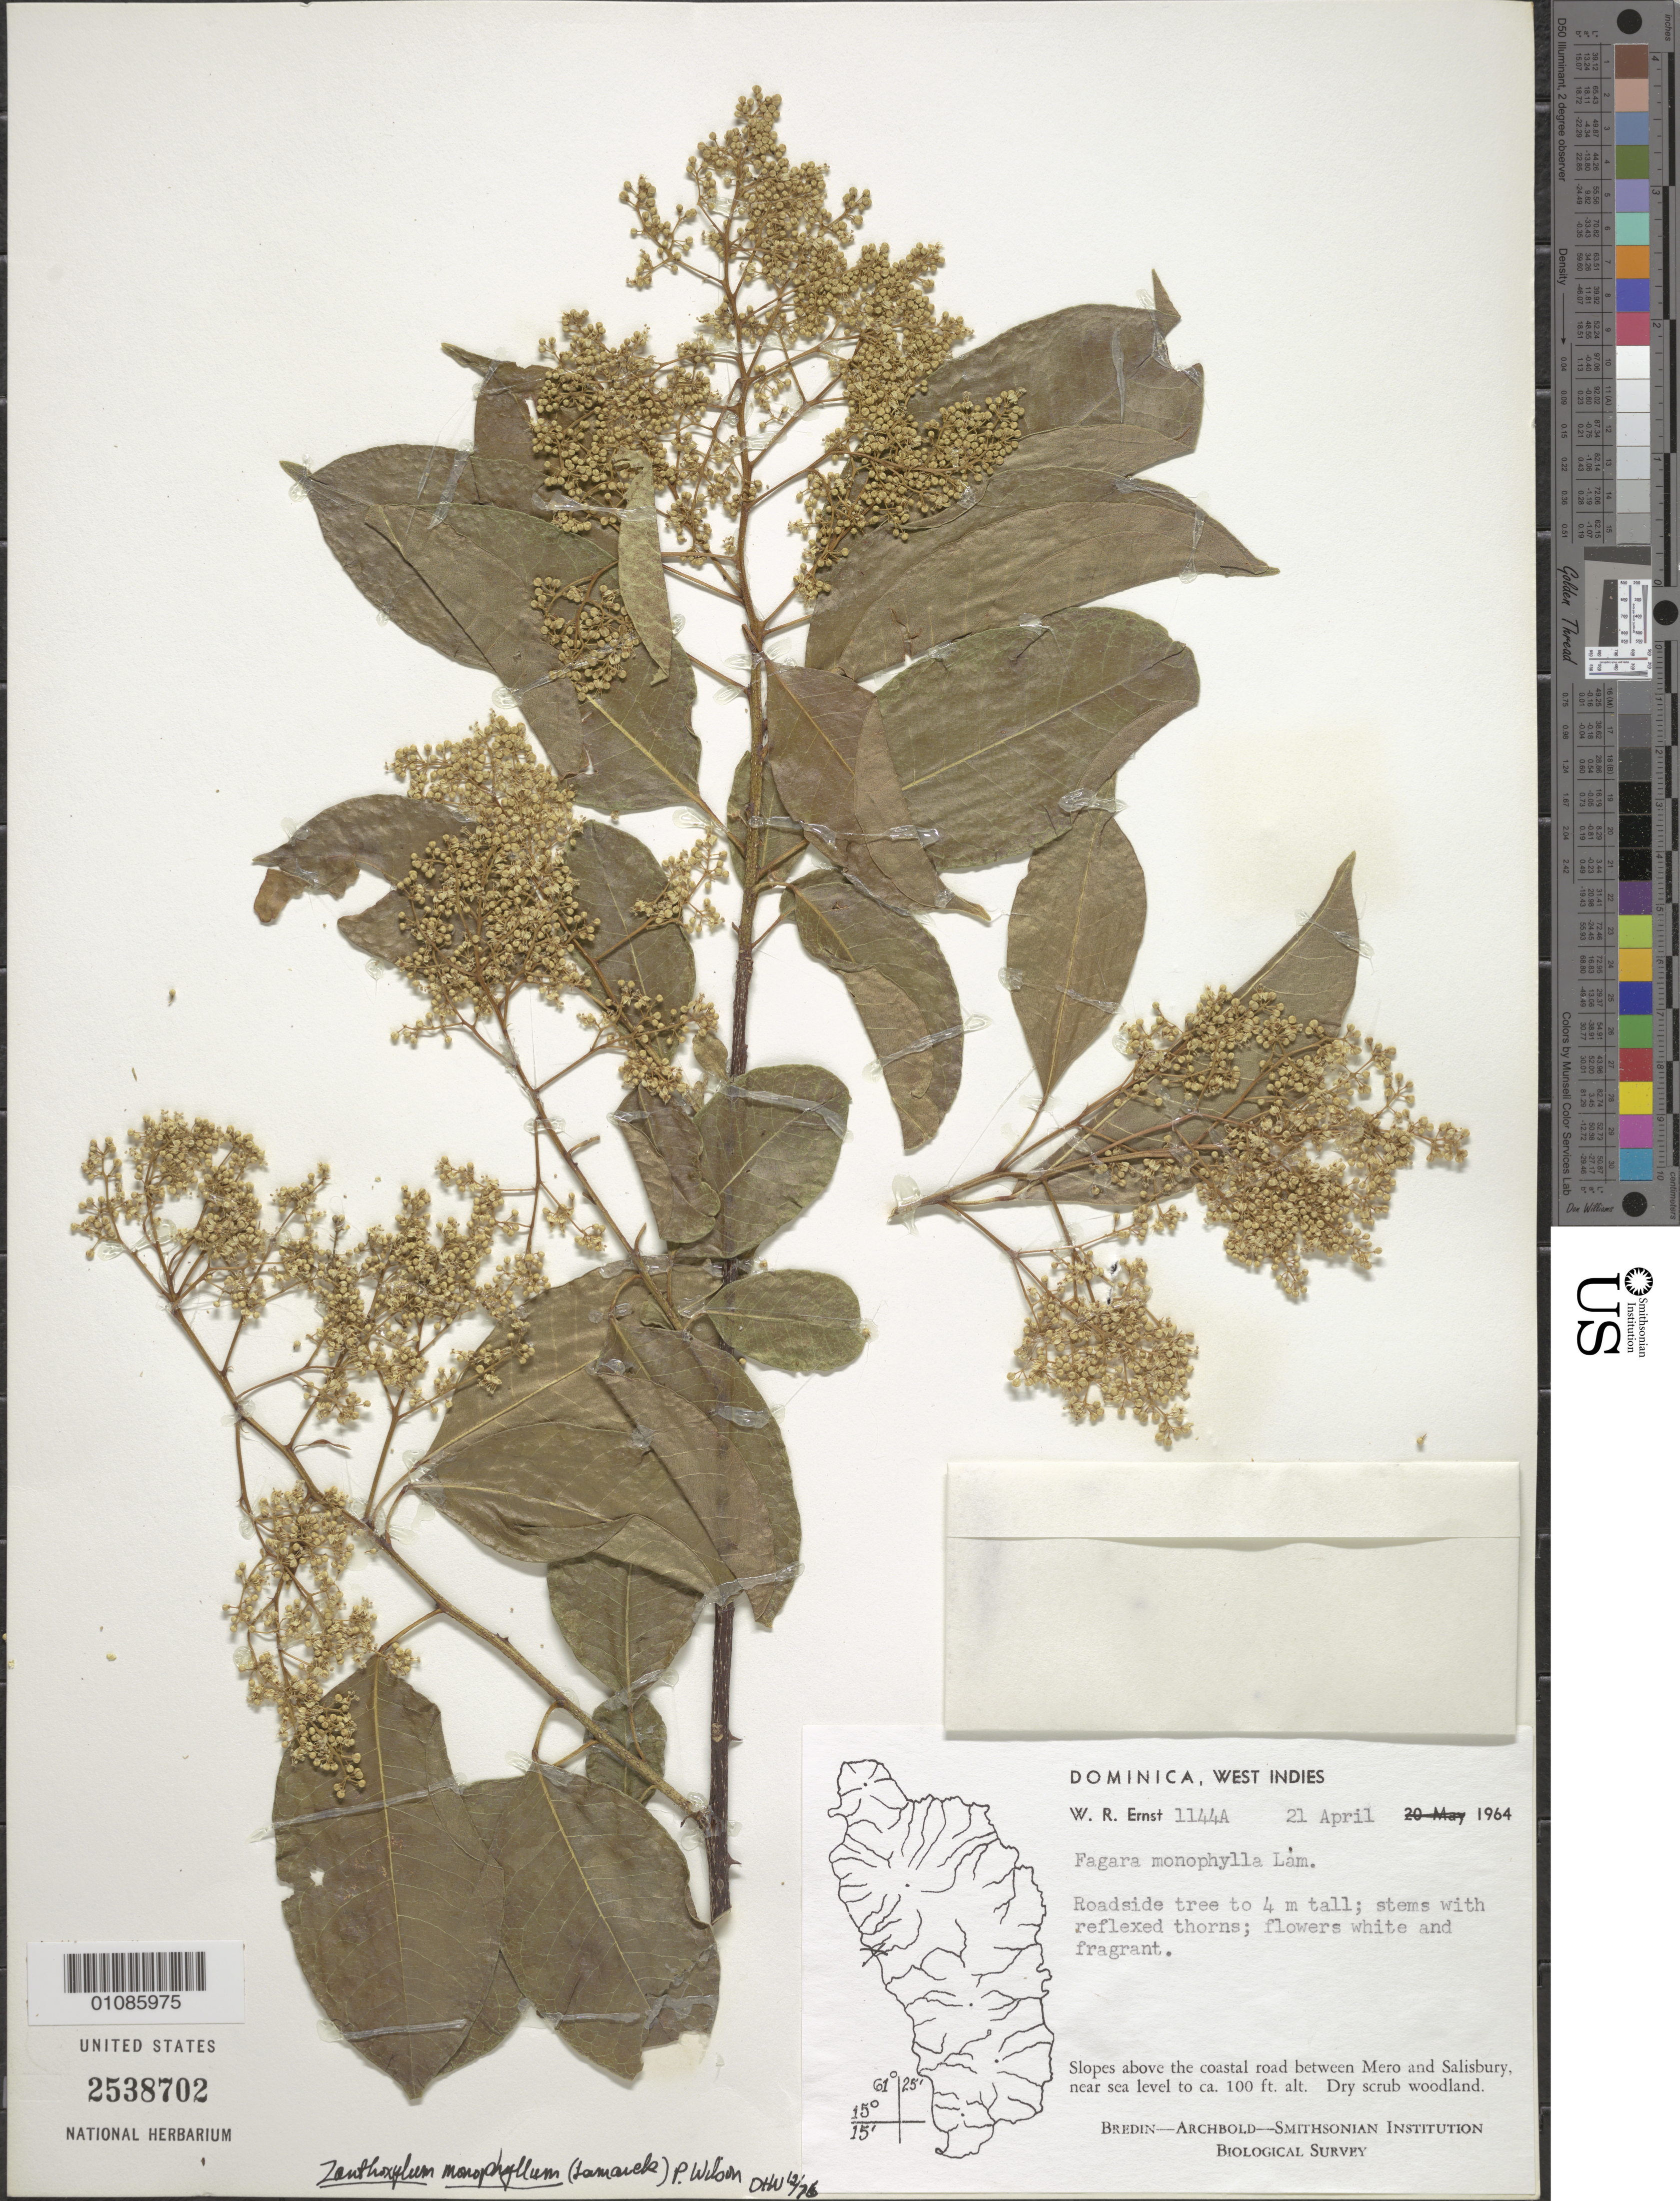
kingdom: Plantae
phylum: Tracheophyta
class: Magnoliopsida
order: Sapindales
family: Rutaceae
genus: Zanthoxylum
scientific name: Zanthoxylum monophyllum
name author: (Lam.) P. Wilson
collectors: W. R. Ernst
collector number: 1144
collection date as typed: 21 Apr 1964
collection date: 1964-04-21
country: Dominica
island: Dominica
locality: Slopes above the coastsal road between Mero and Salisbury, near sea level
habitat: Dry scrub woodland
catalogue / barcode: US 2538702